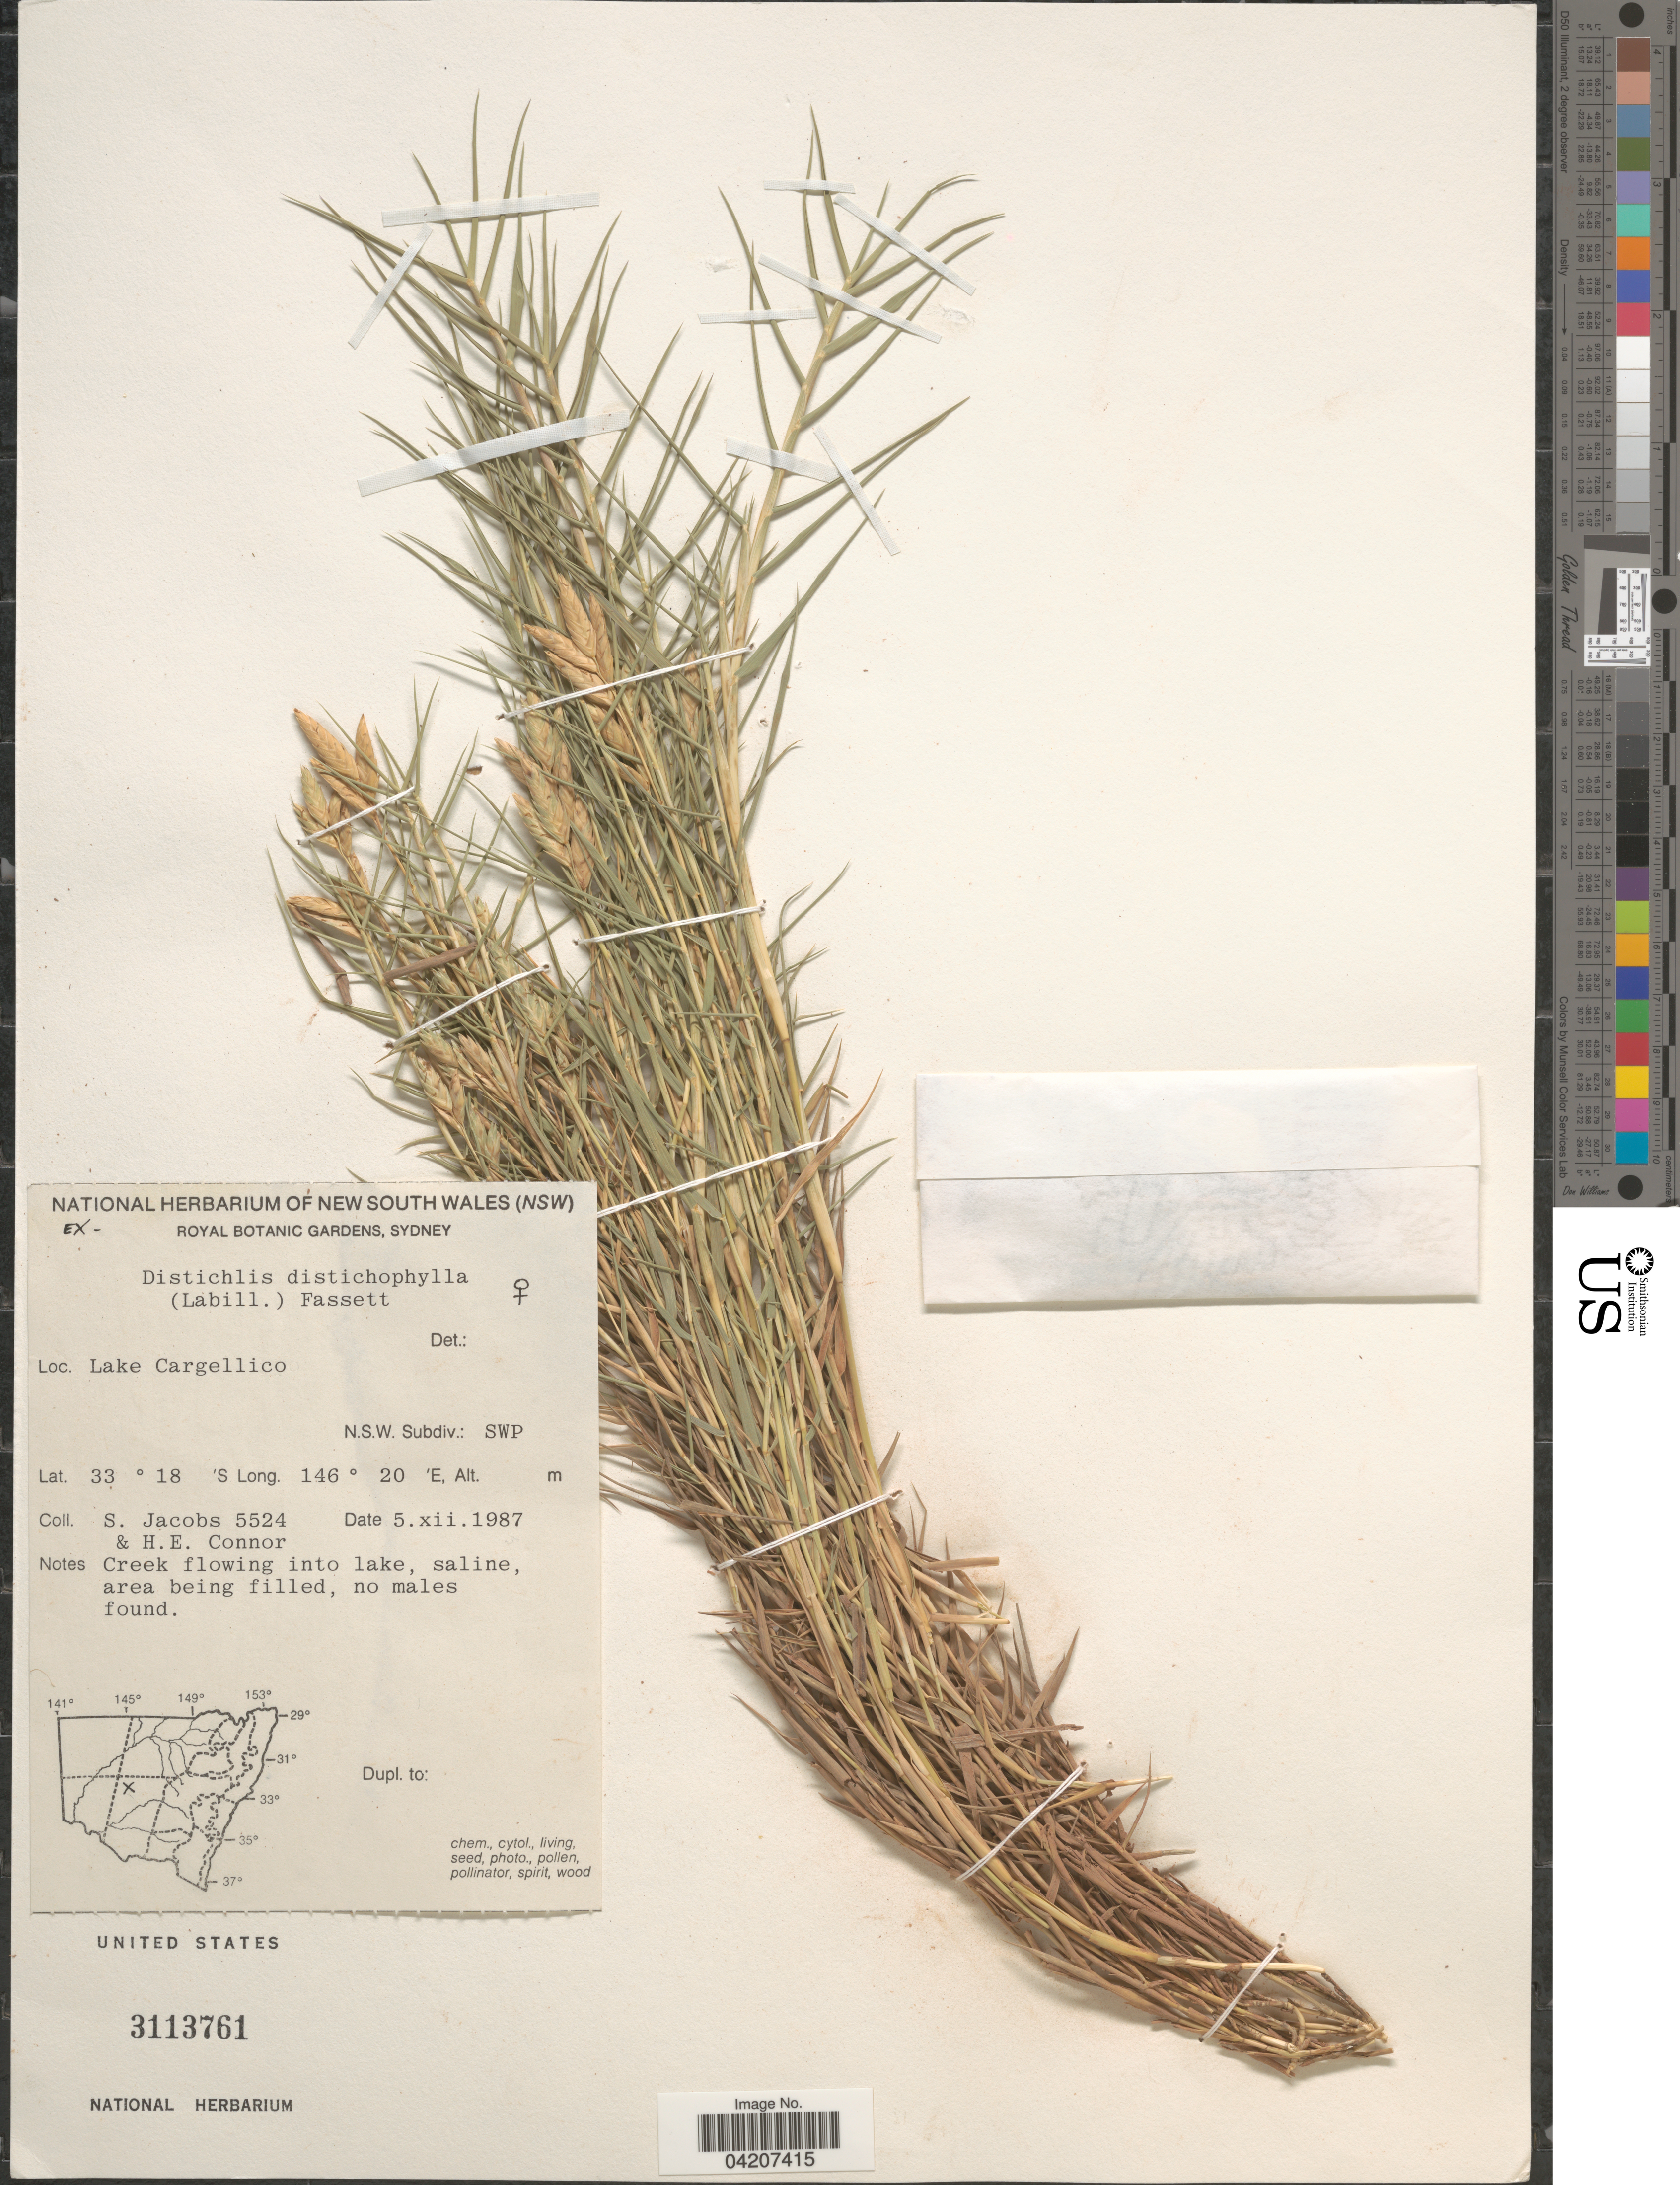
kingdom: Plantae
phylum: Tracheophyta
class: Liliopsida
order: Poales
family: Poaceae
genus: Distichlis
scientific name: Distichlis spicata subsp. stricta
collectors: S. Jacobs & H. E. Connor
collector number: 5524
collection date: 1987-12-05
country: Australia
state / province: New South Wales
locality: Lake Cargellico. N.S.W. Subdiv.: SWP.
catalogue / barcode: US 3113761